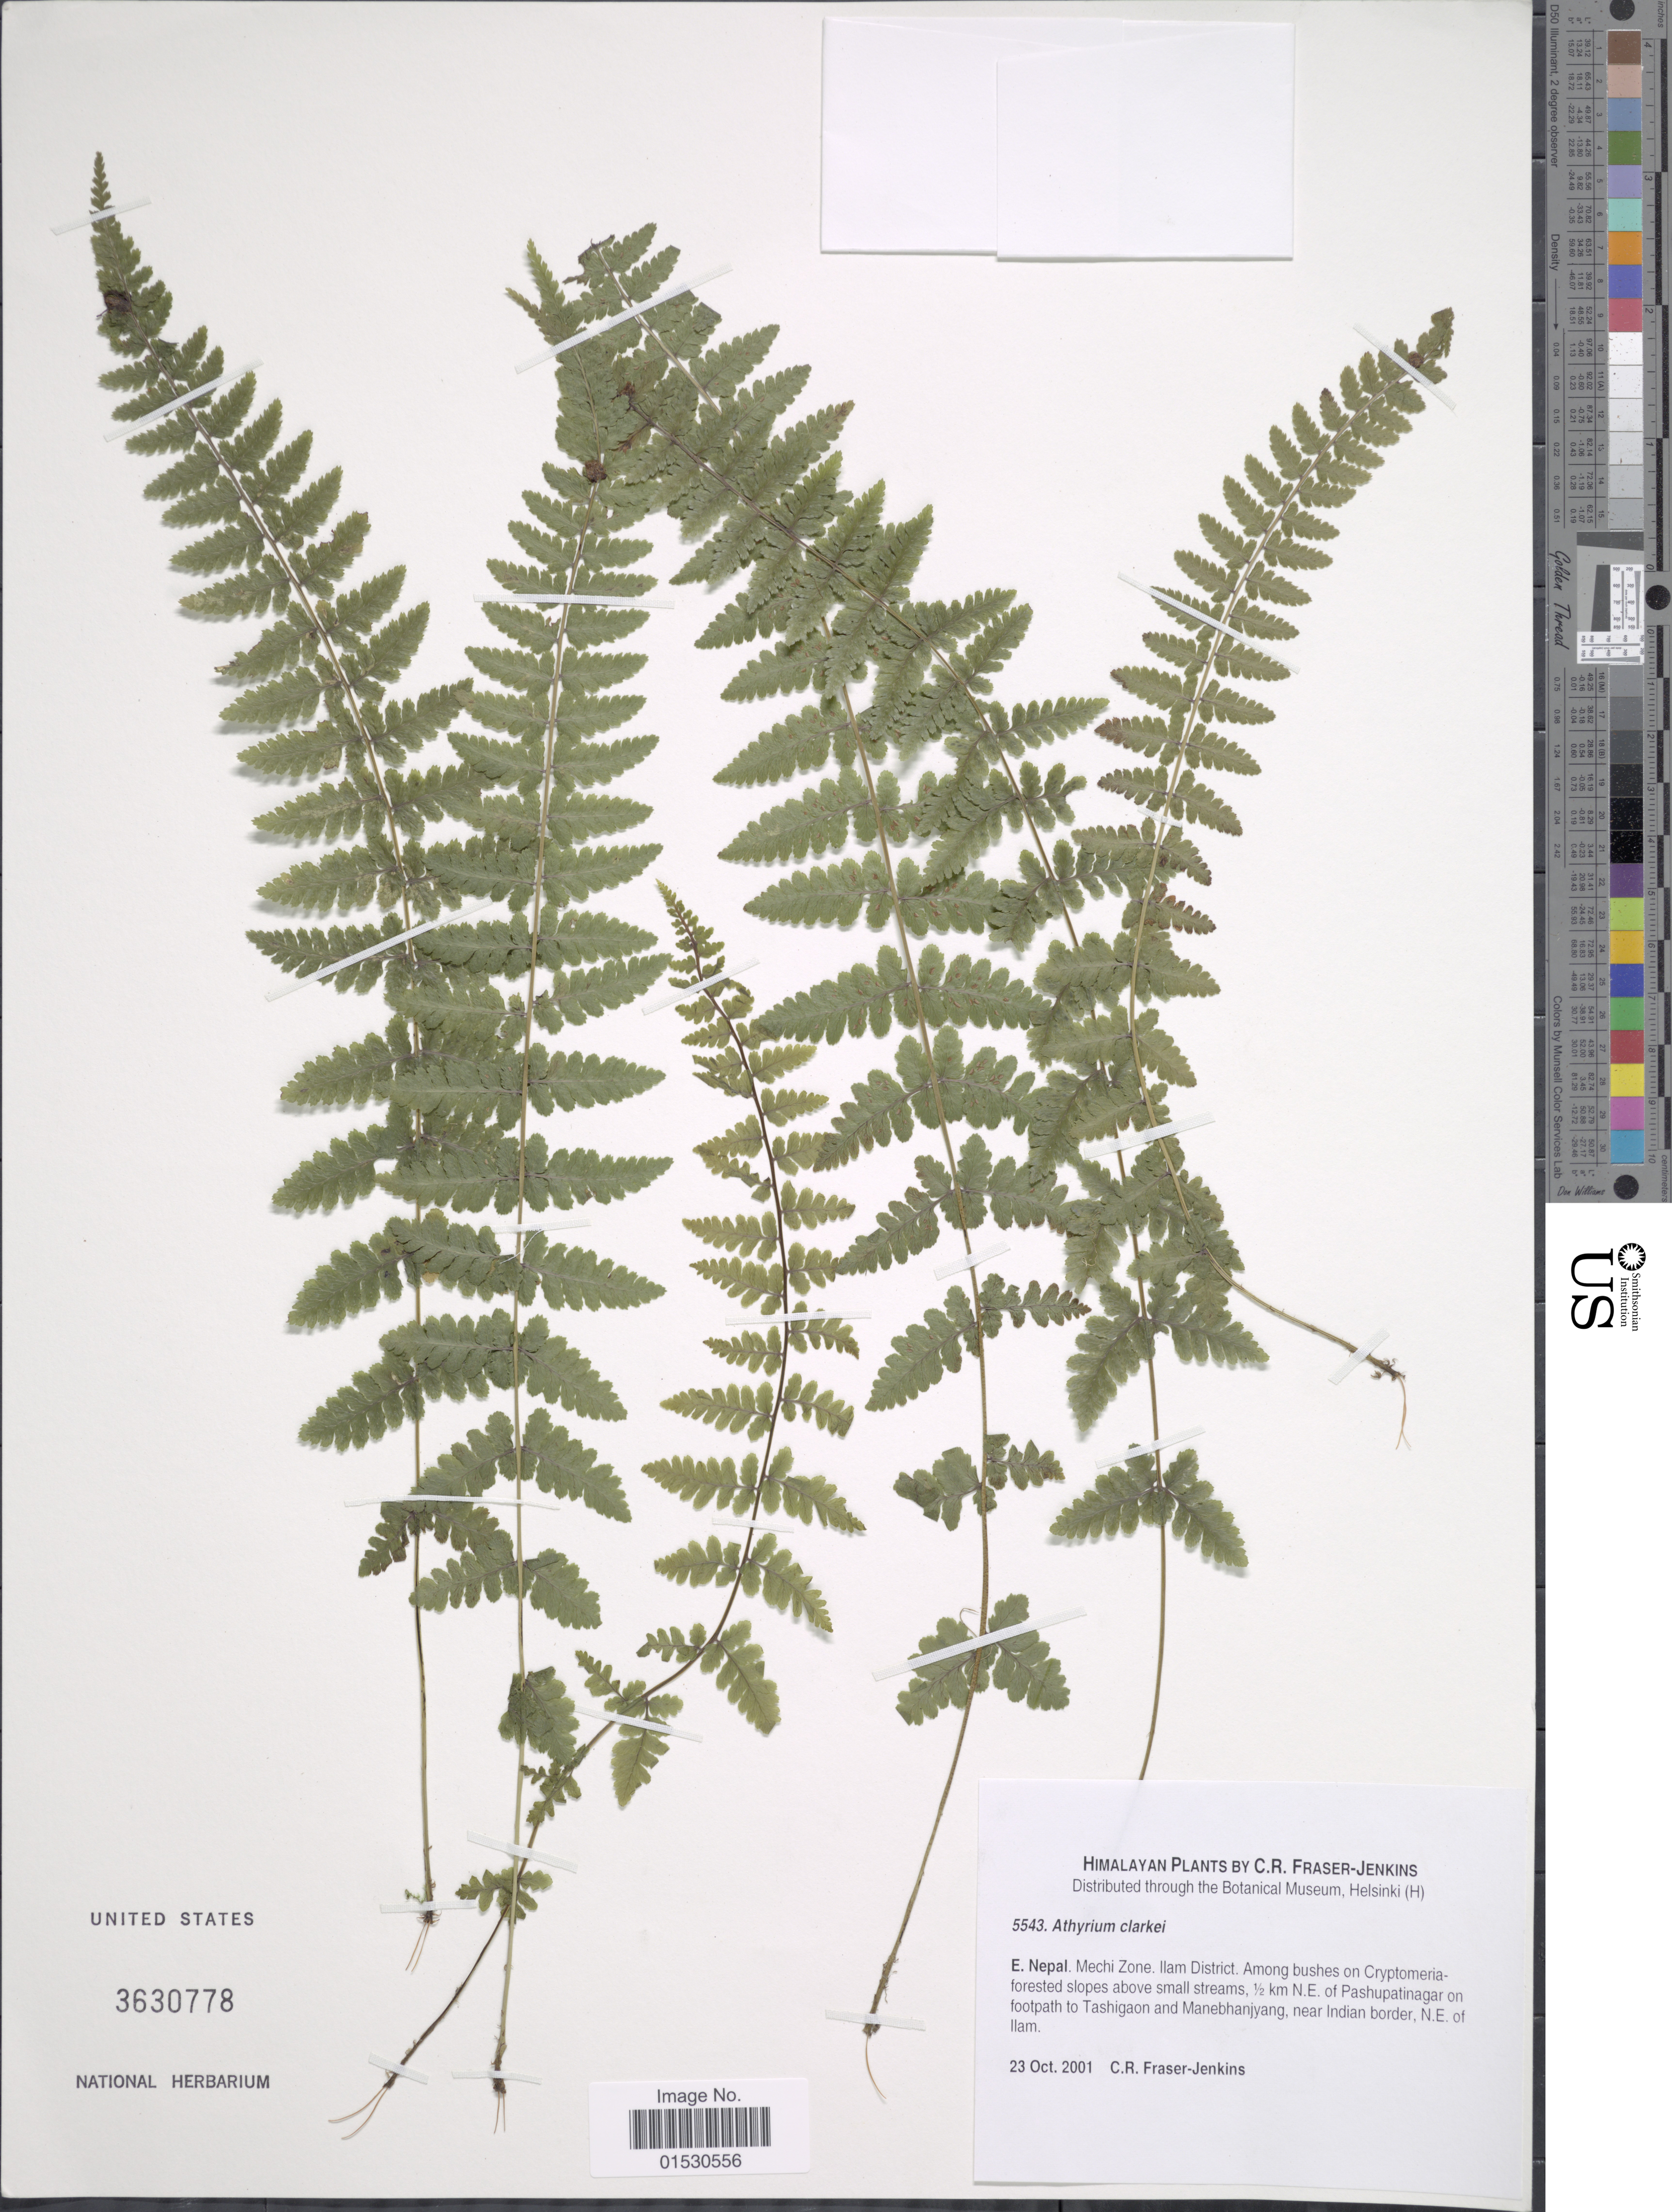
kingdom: Plantae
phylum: Tracheophyta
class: Polypodiopsida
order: Polypodiales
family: Athyriaceae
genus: Athyrium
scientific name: Athyrium clarkei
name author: Bedd.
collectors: C. R. Fraser-Jenkins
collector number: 5543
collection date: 2001-10-23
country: Nepal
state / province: Mechi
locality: E Nepal. Mechi Zone. Ilam District. Among bushes on Crytomeriaforested slopes above small streams, 1 ½ N.E. of Pashupatinagar on footpath to Tashigaon and Manebhanjyang, near Indian border, N.E. of Illam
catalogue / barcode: US 3630778